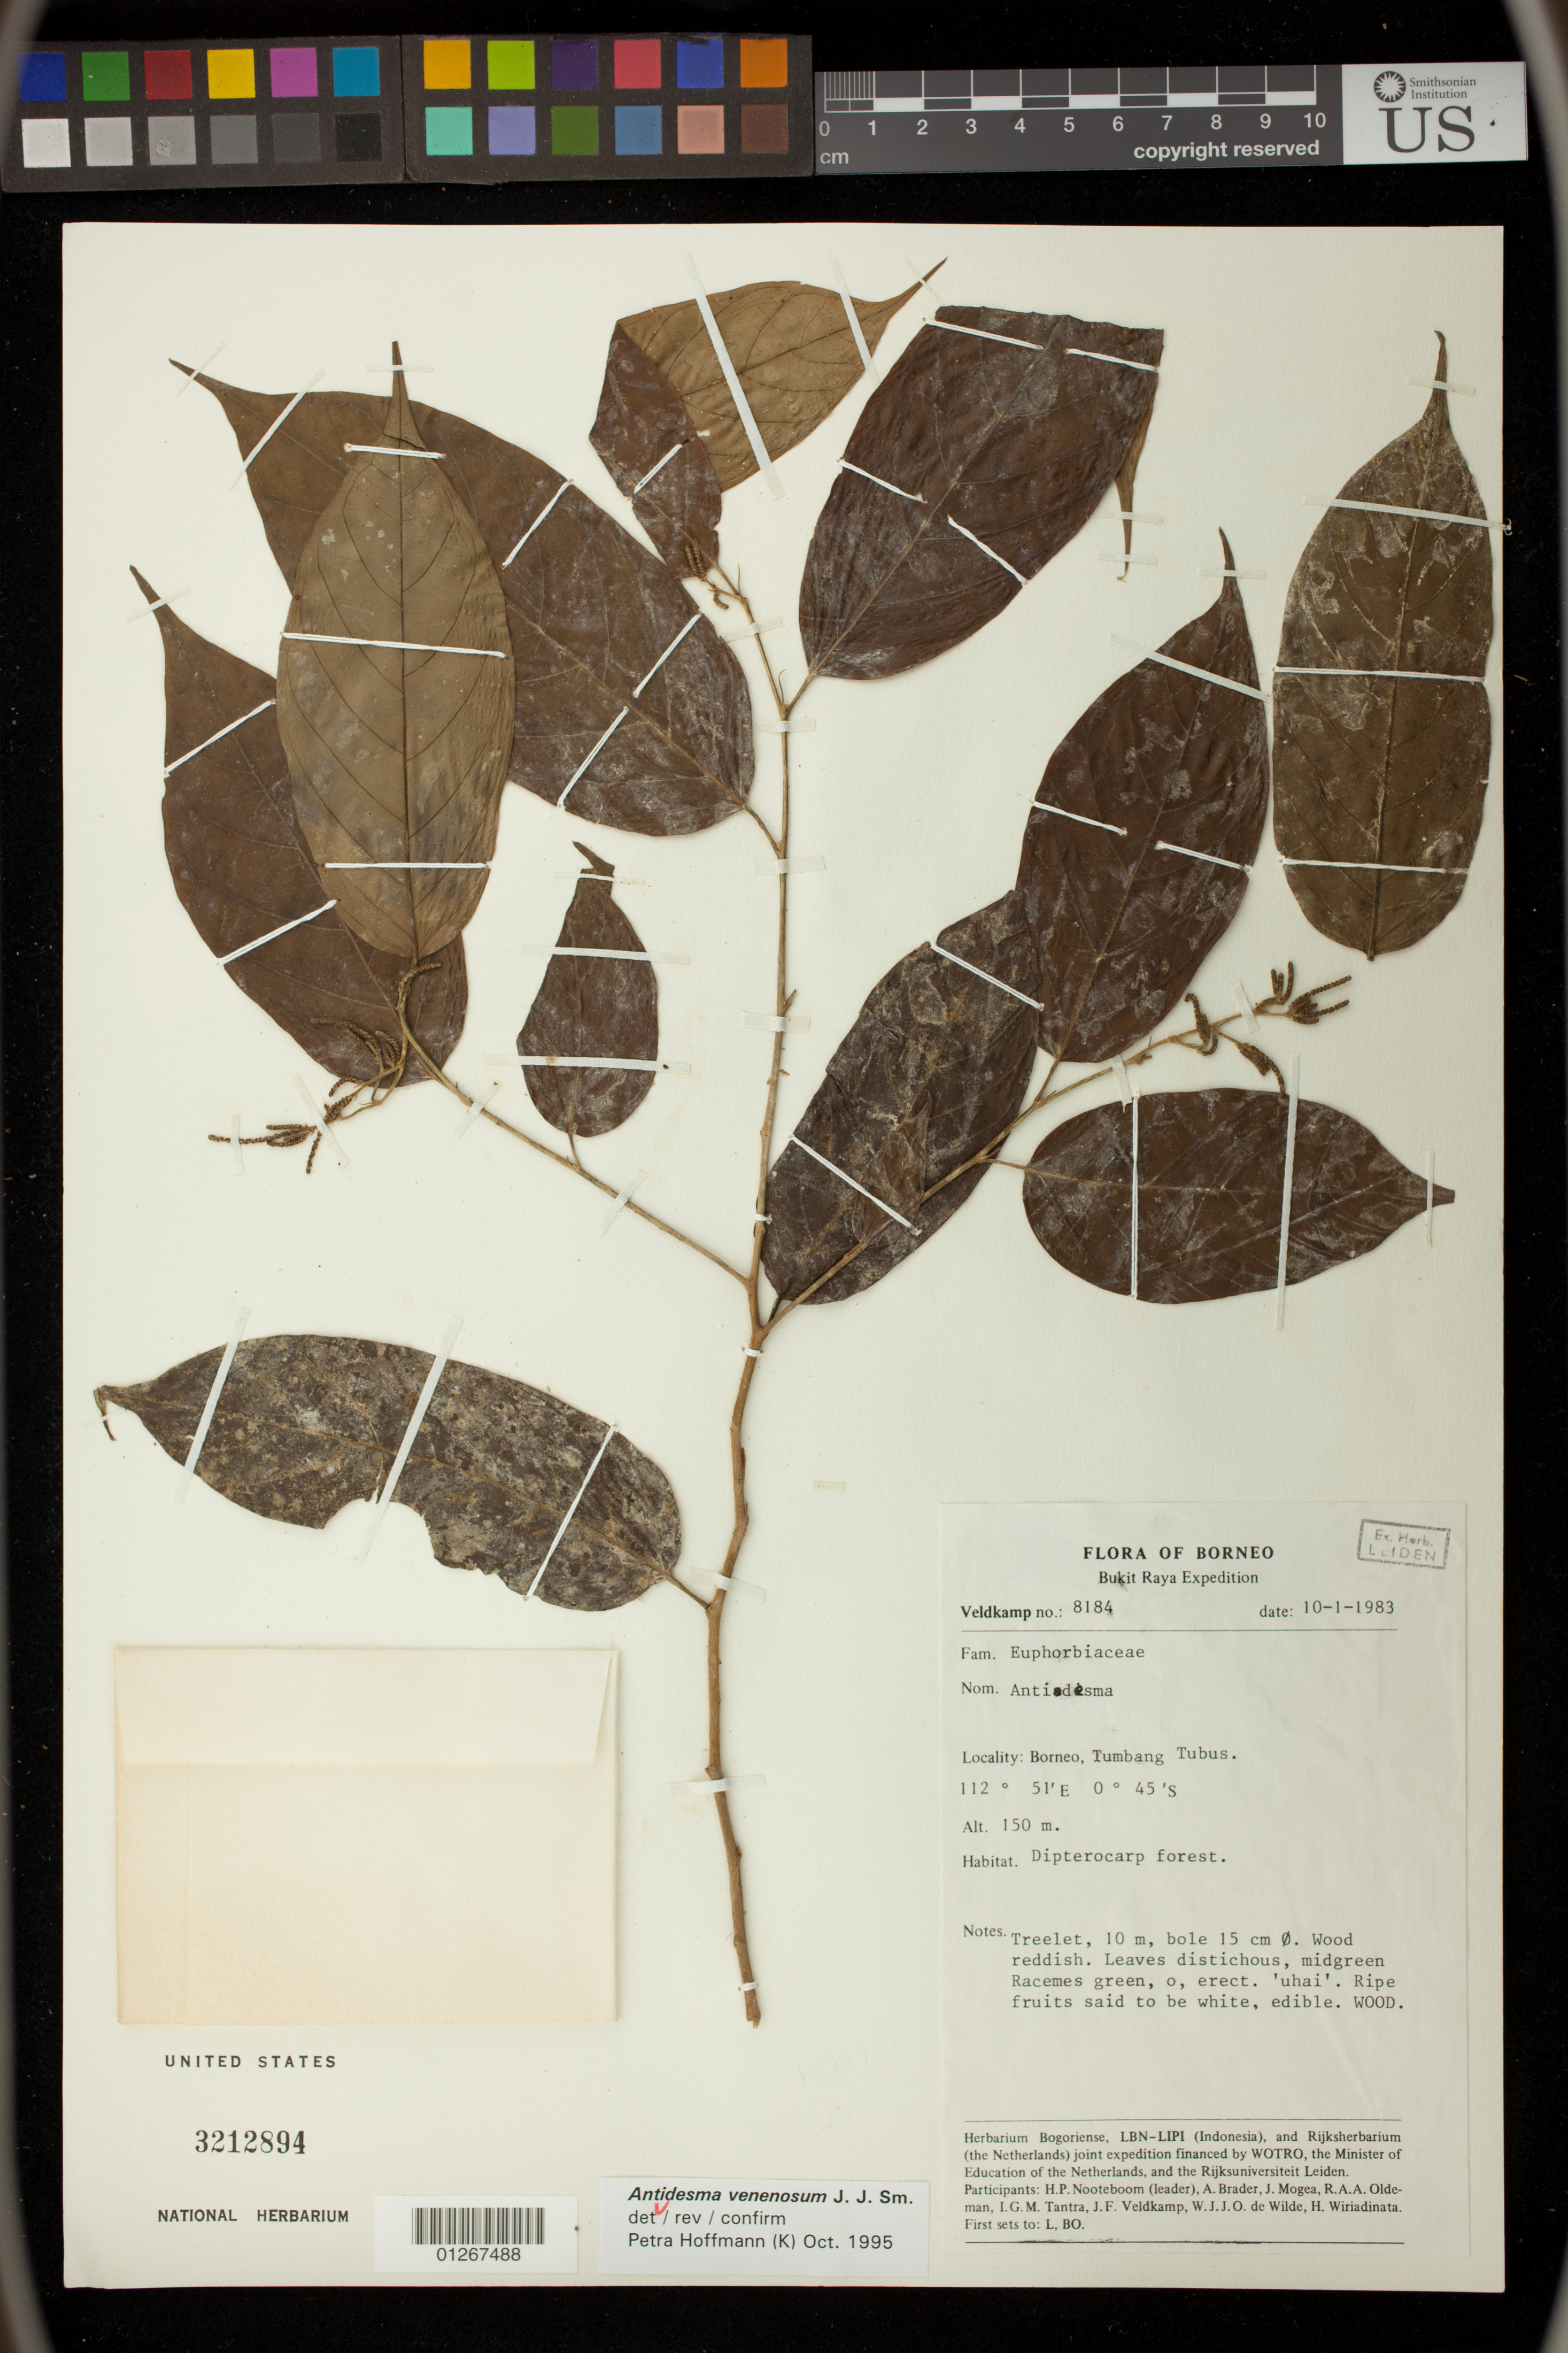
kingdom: Plantae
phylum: Tracheophyta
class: Magnoliopsida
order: Malpighiales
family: Phyllanthaceae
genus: Antidesma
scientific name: Antidesma venosum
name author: E. Mey. ex Tul.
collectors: J. F. Veldkamp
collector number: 8184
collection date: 1983-10-01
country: Indonesia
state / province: Kalimantan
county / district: Kalimantan Tengah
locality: Tumbang, Tubus.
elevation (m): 150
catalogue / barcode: US 3212894